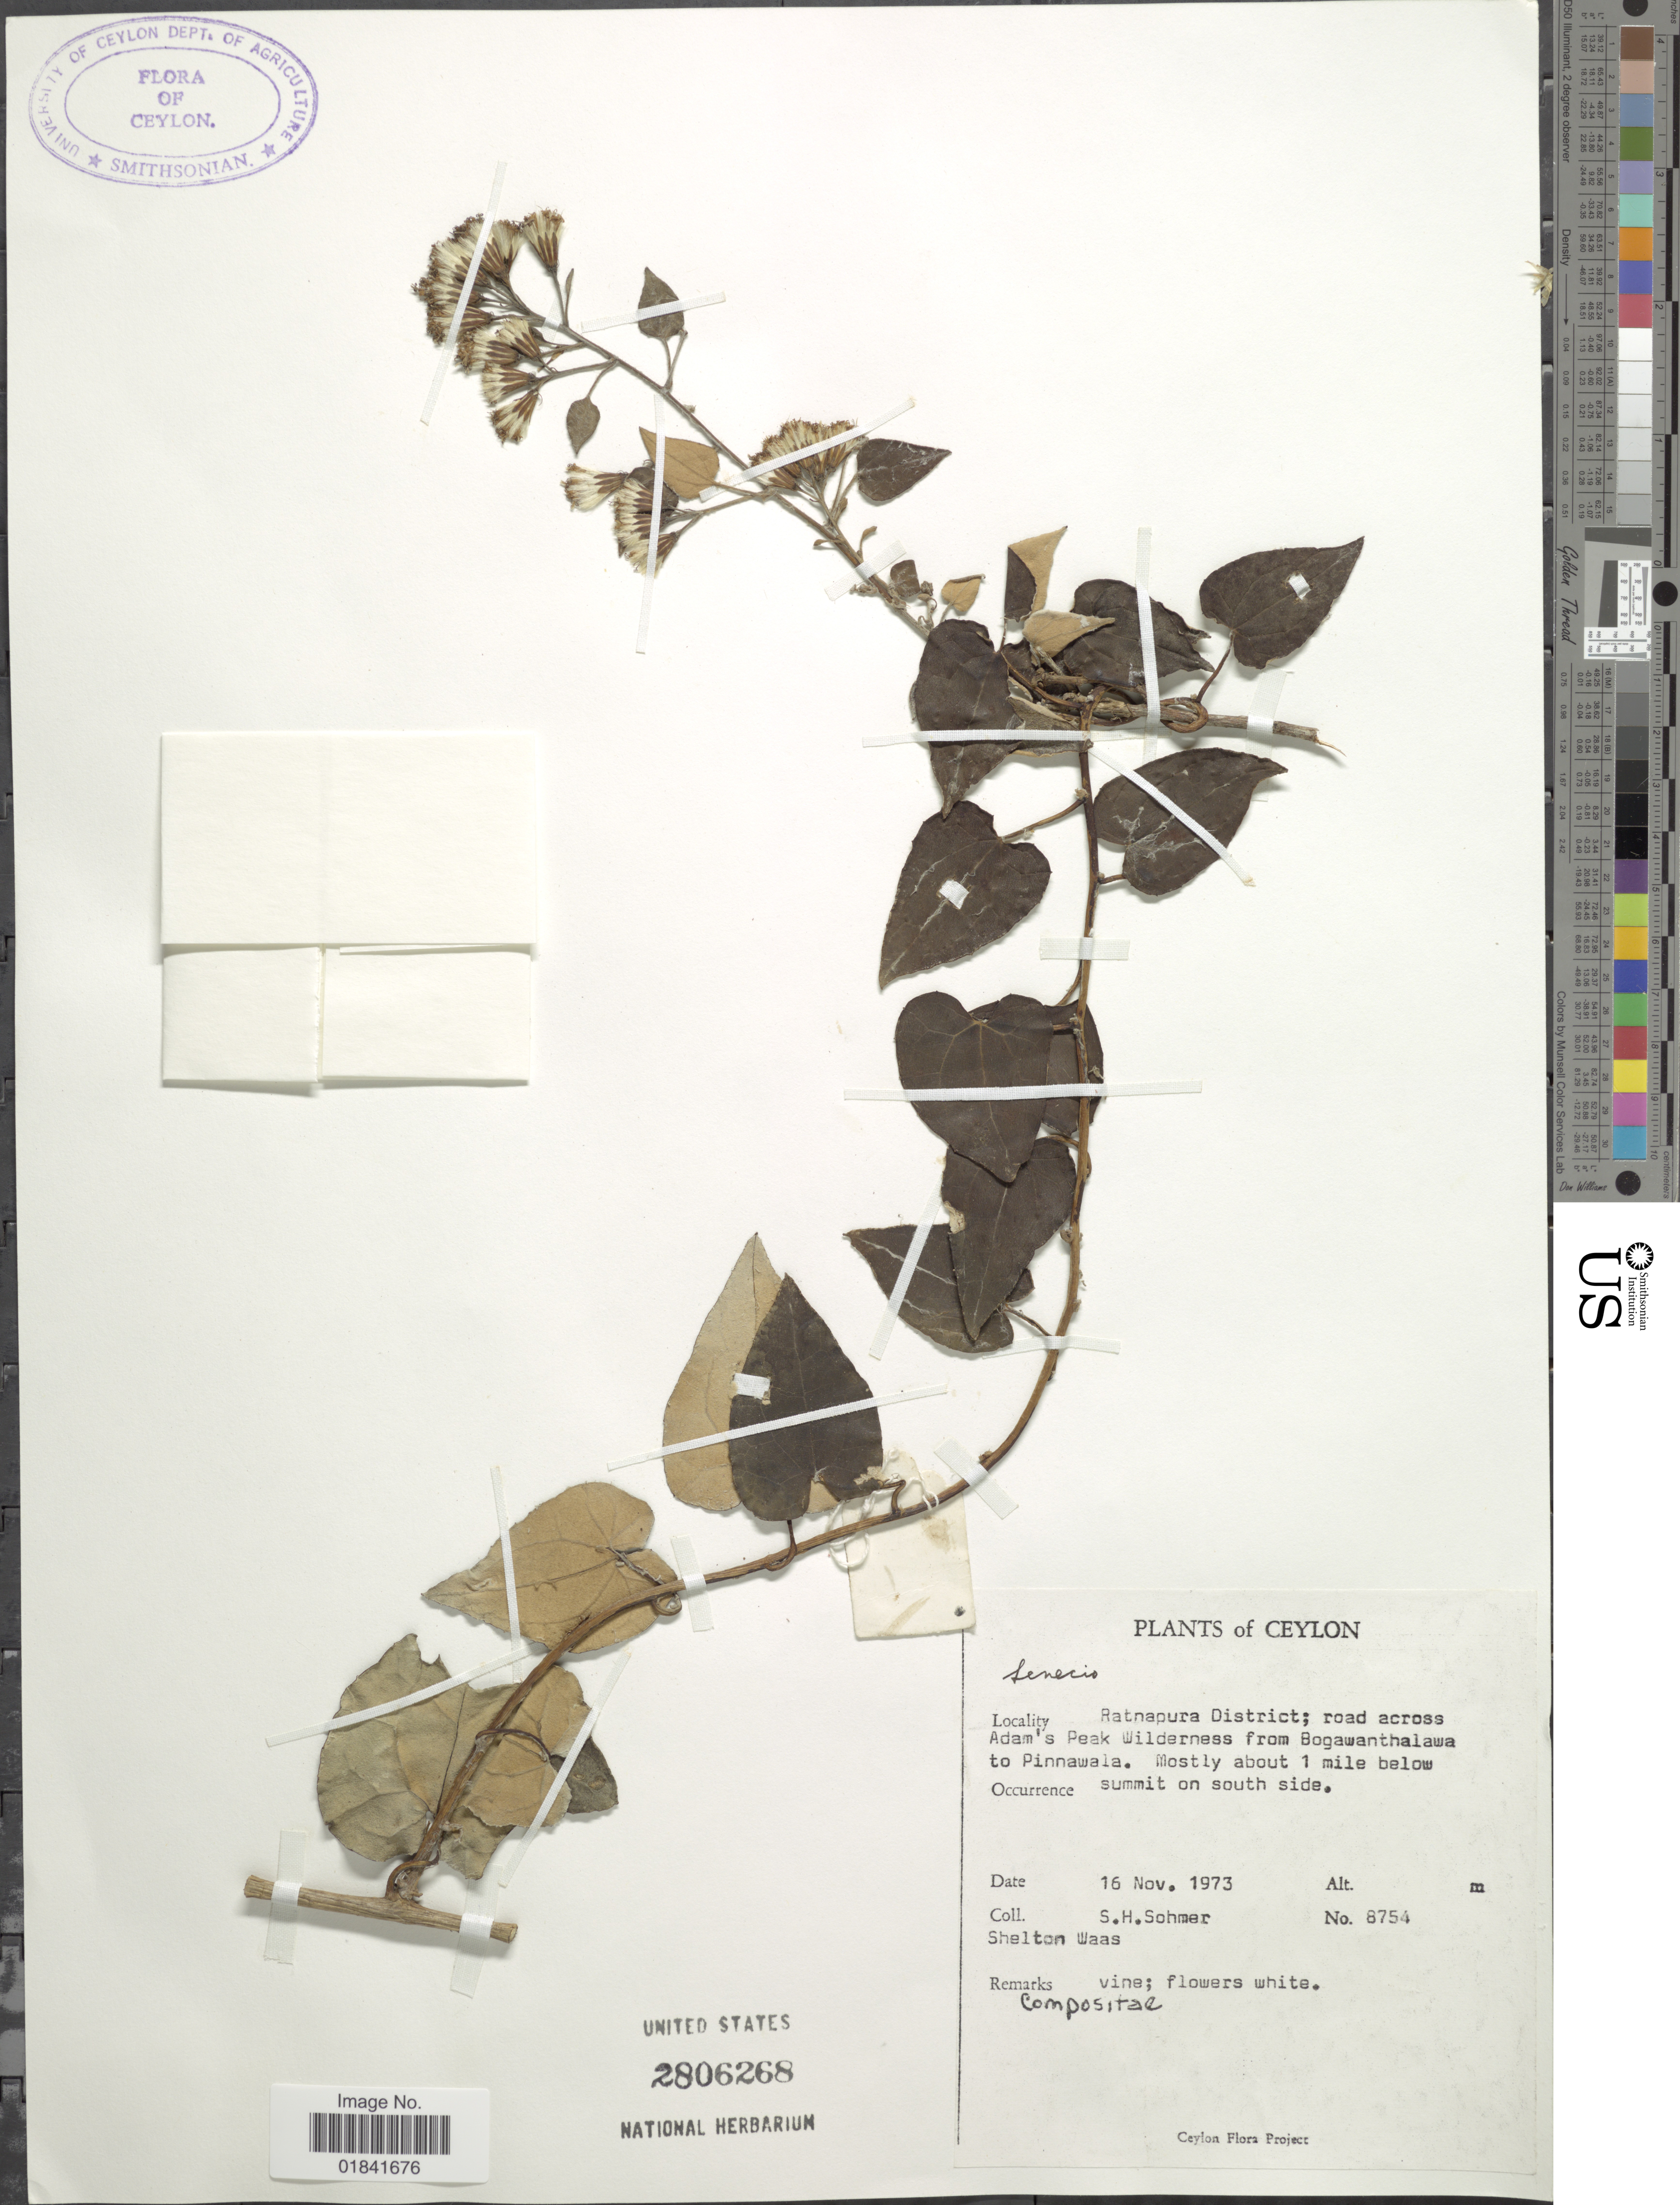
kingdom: Plantae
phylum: Tracheophyta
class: Magnoliopsida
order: Asterales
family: Asteraceae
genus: Senecio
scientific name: Senecio sp.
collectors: S. H. Sohmer & S. Waas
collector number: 8754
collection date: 1973-11-16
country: Sri Lanka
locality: Ceylon, Ratnapura District; road across Adam's Peak Wilderness from Bogawanthalawa to Pinnawala.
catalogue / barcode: US 2806268